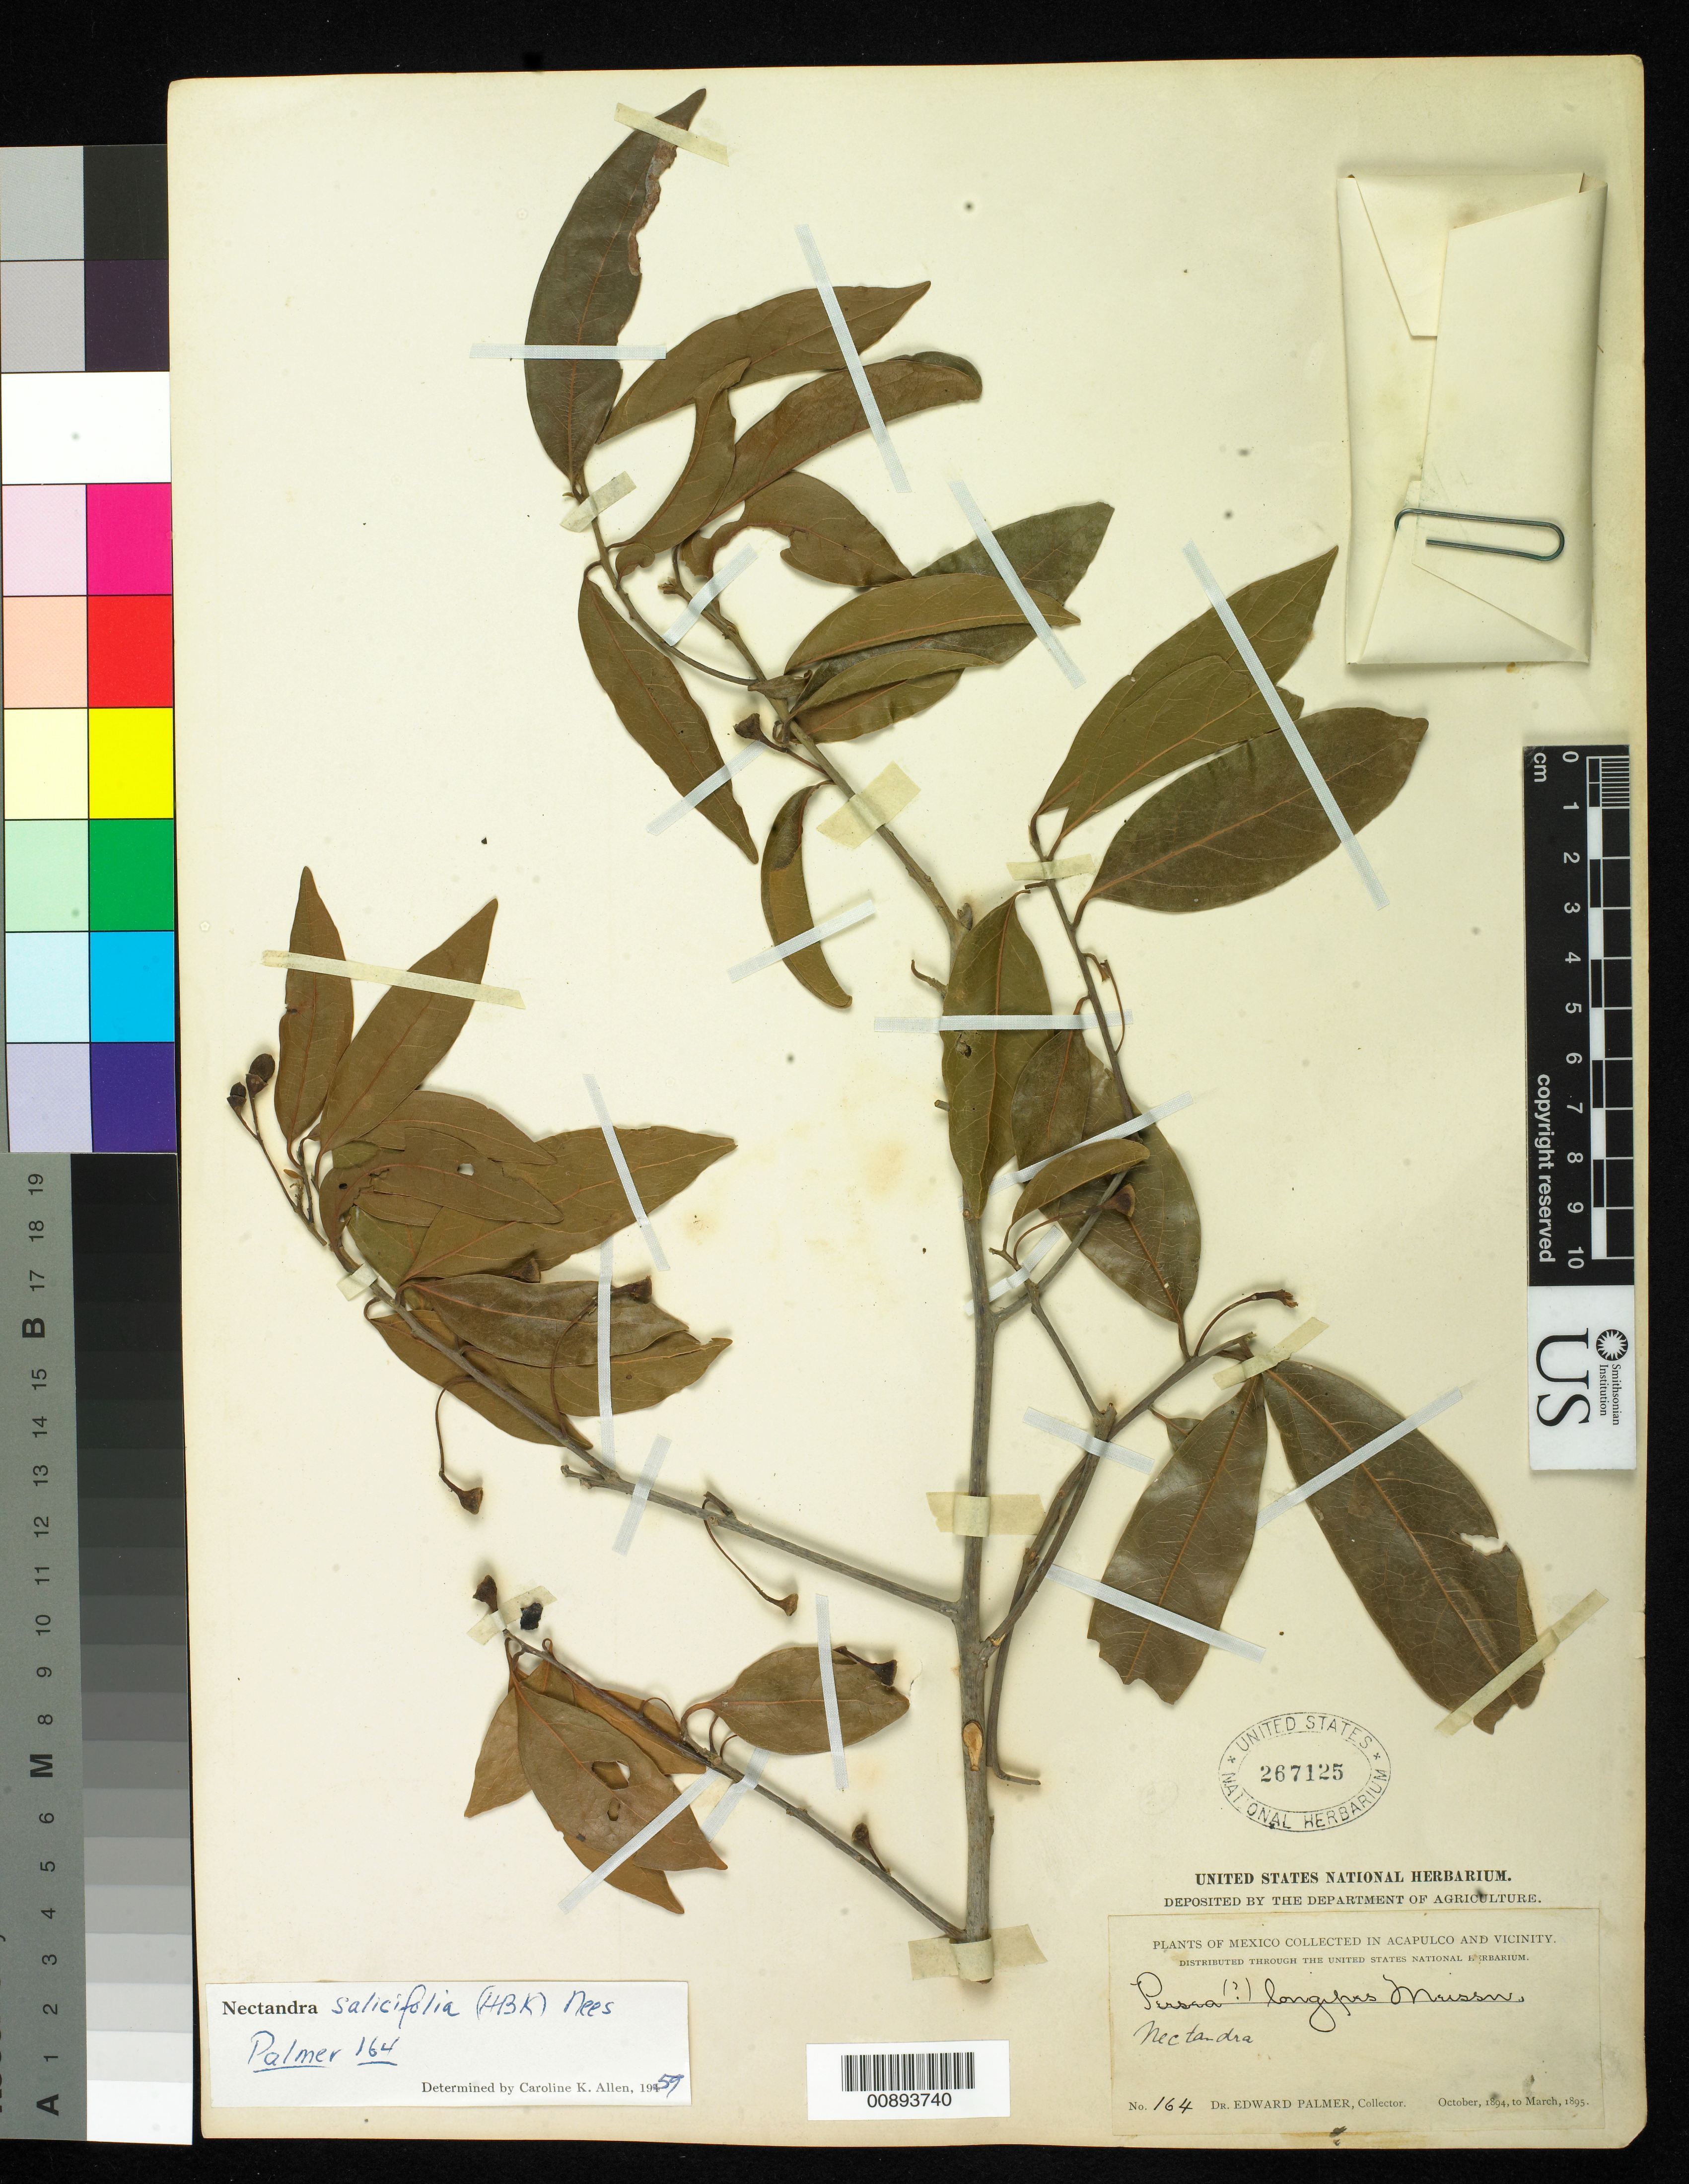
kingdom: Plantae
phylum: Tracheophyta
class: Magnoliopsida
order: Laurales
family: Lauraceae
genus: Damburneya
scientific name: Damburneya salicifolia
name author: (Kunth) Trofimov & Rohwer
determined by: Strong, Mark T., (BOT), Smithsonian Institution - National Museum of Natural History (UNITED STATES)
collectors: E. Palmer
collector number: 164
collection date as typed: Oct 1894 to -- Mar 1895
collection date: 1894-10/1895-03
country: Mexico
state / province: Guerrero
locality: Acapulco, Guerrero and vicinity.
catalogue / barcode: US 267125